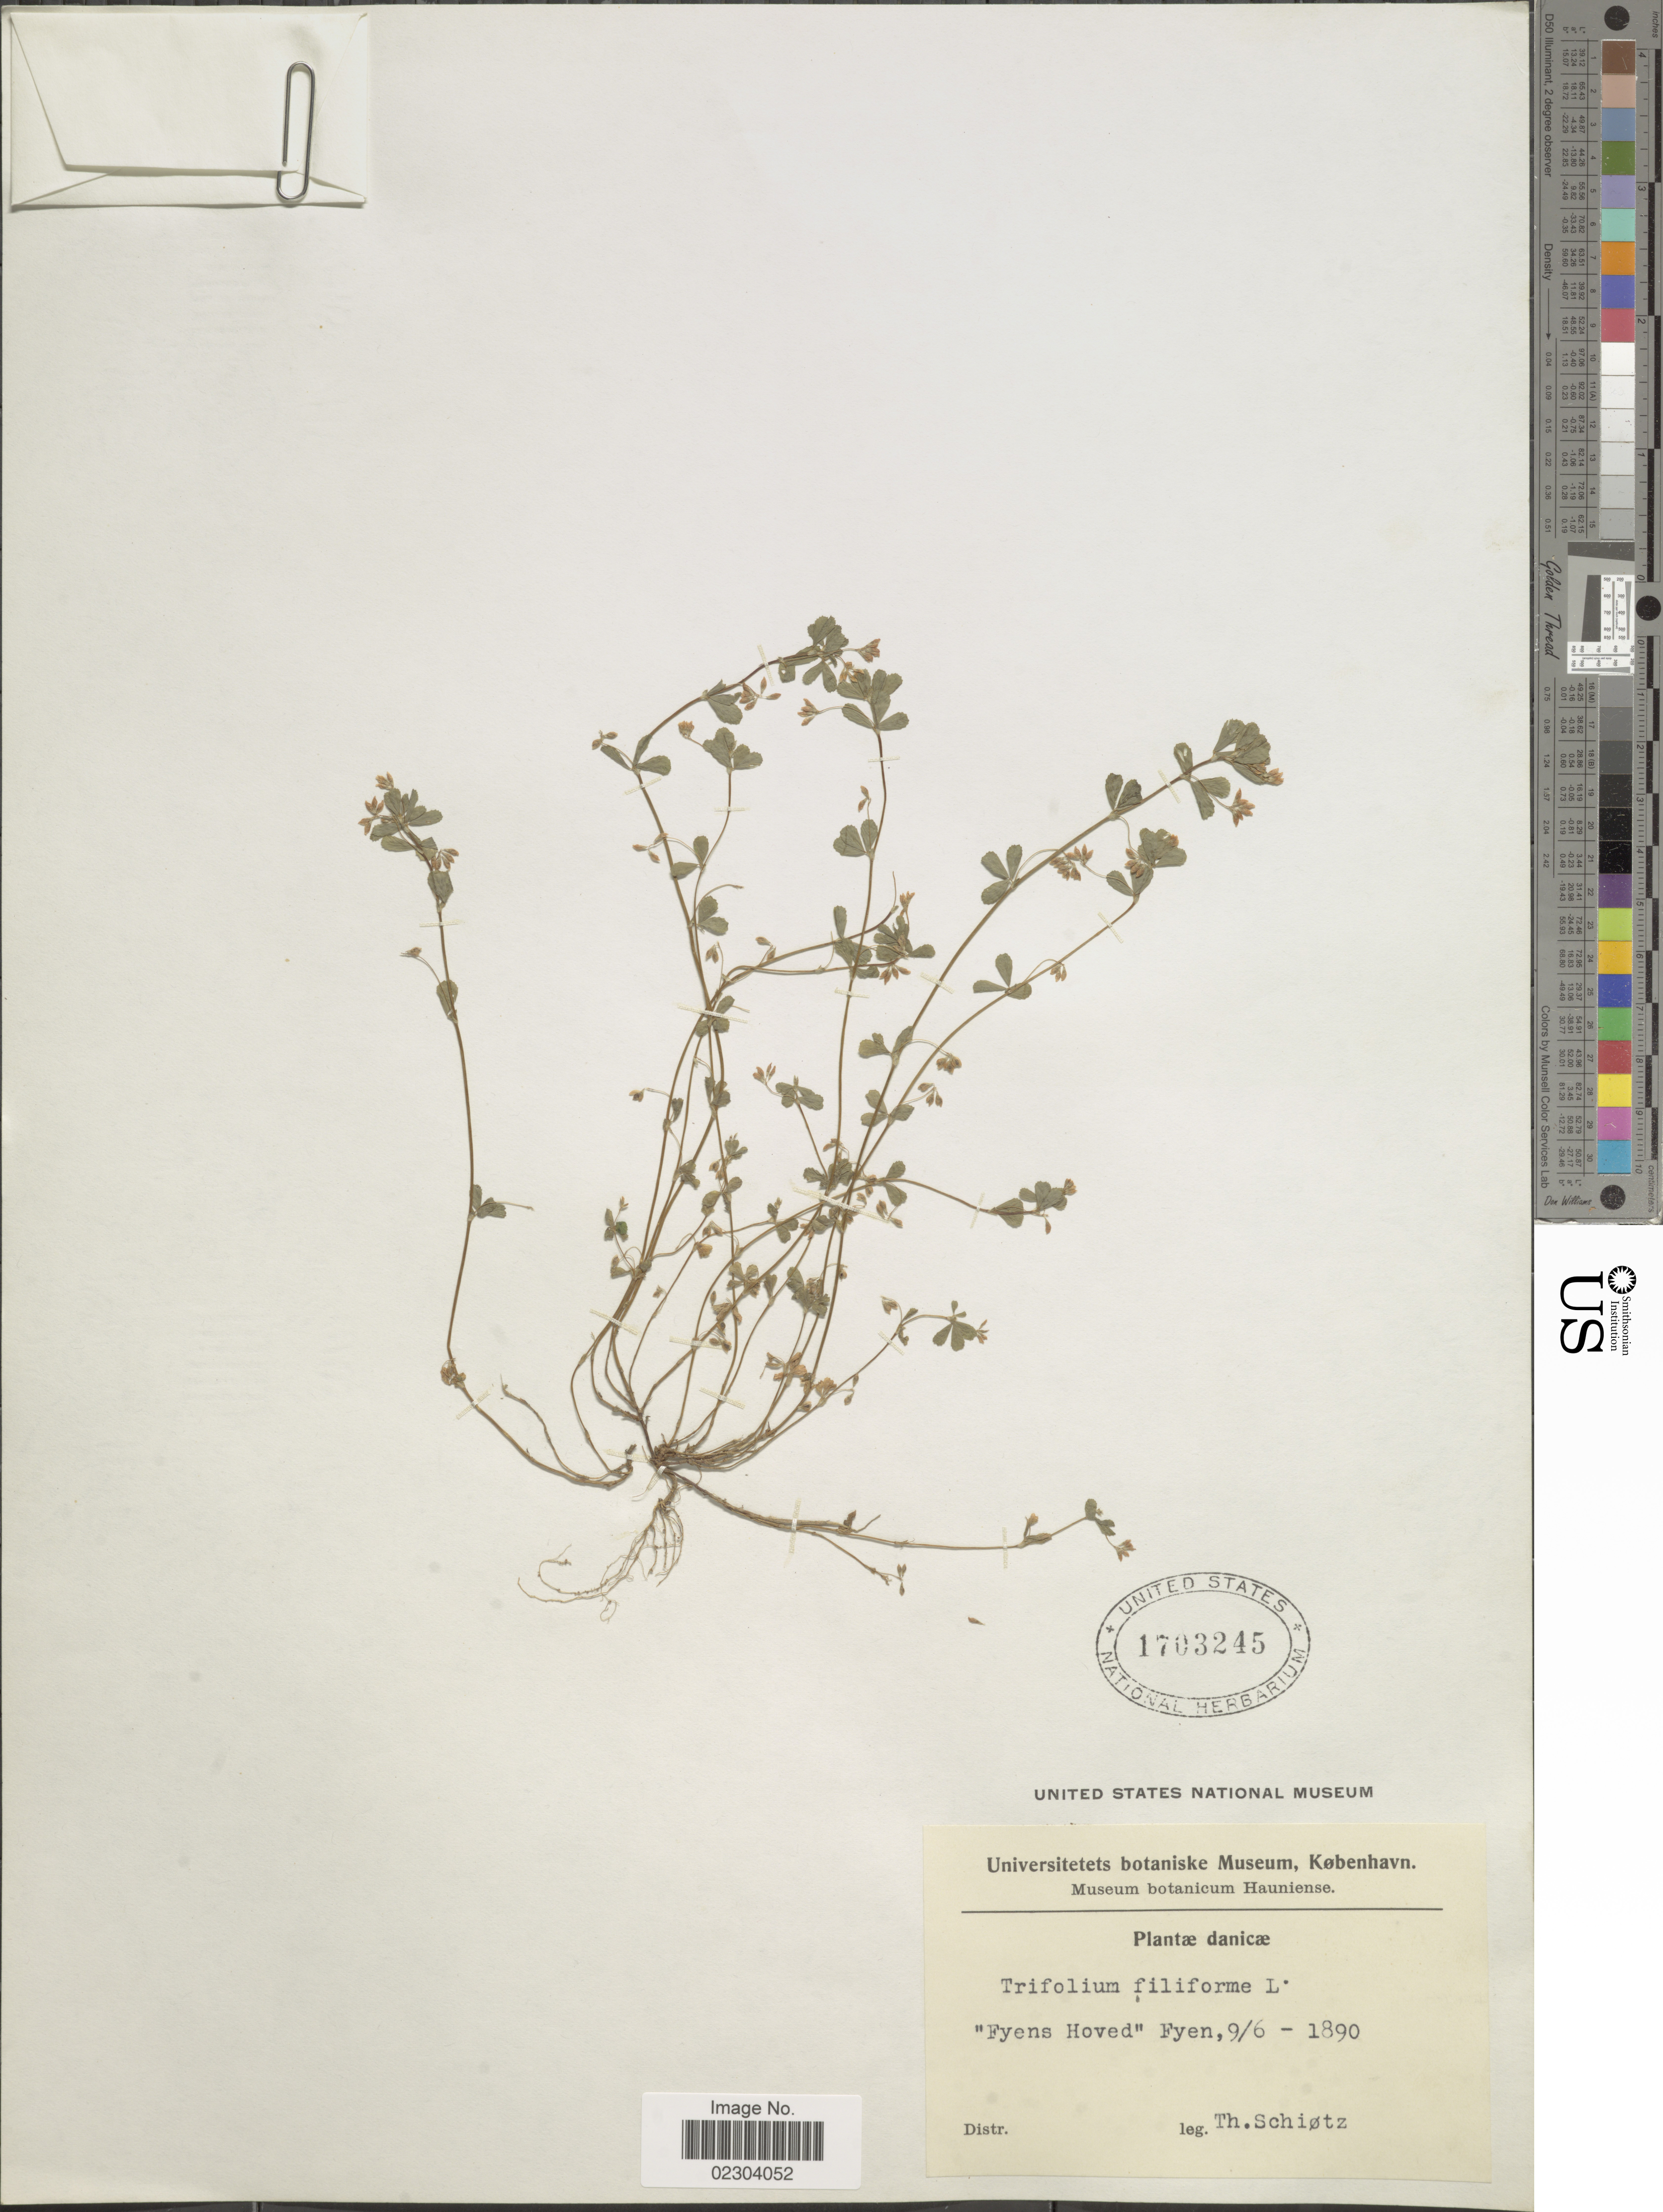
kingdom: Plantae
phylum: Tracheophyta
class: Magnoliopsida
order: Fabales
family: Fabaceae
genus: Trifolium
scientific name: Trifolium filiforme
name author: L.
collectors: T. Schiotz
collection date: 1890-06-09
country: Denmark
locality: Danicae, "Fyens Hoved" Fyen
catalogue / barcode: US 1703245